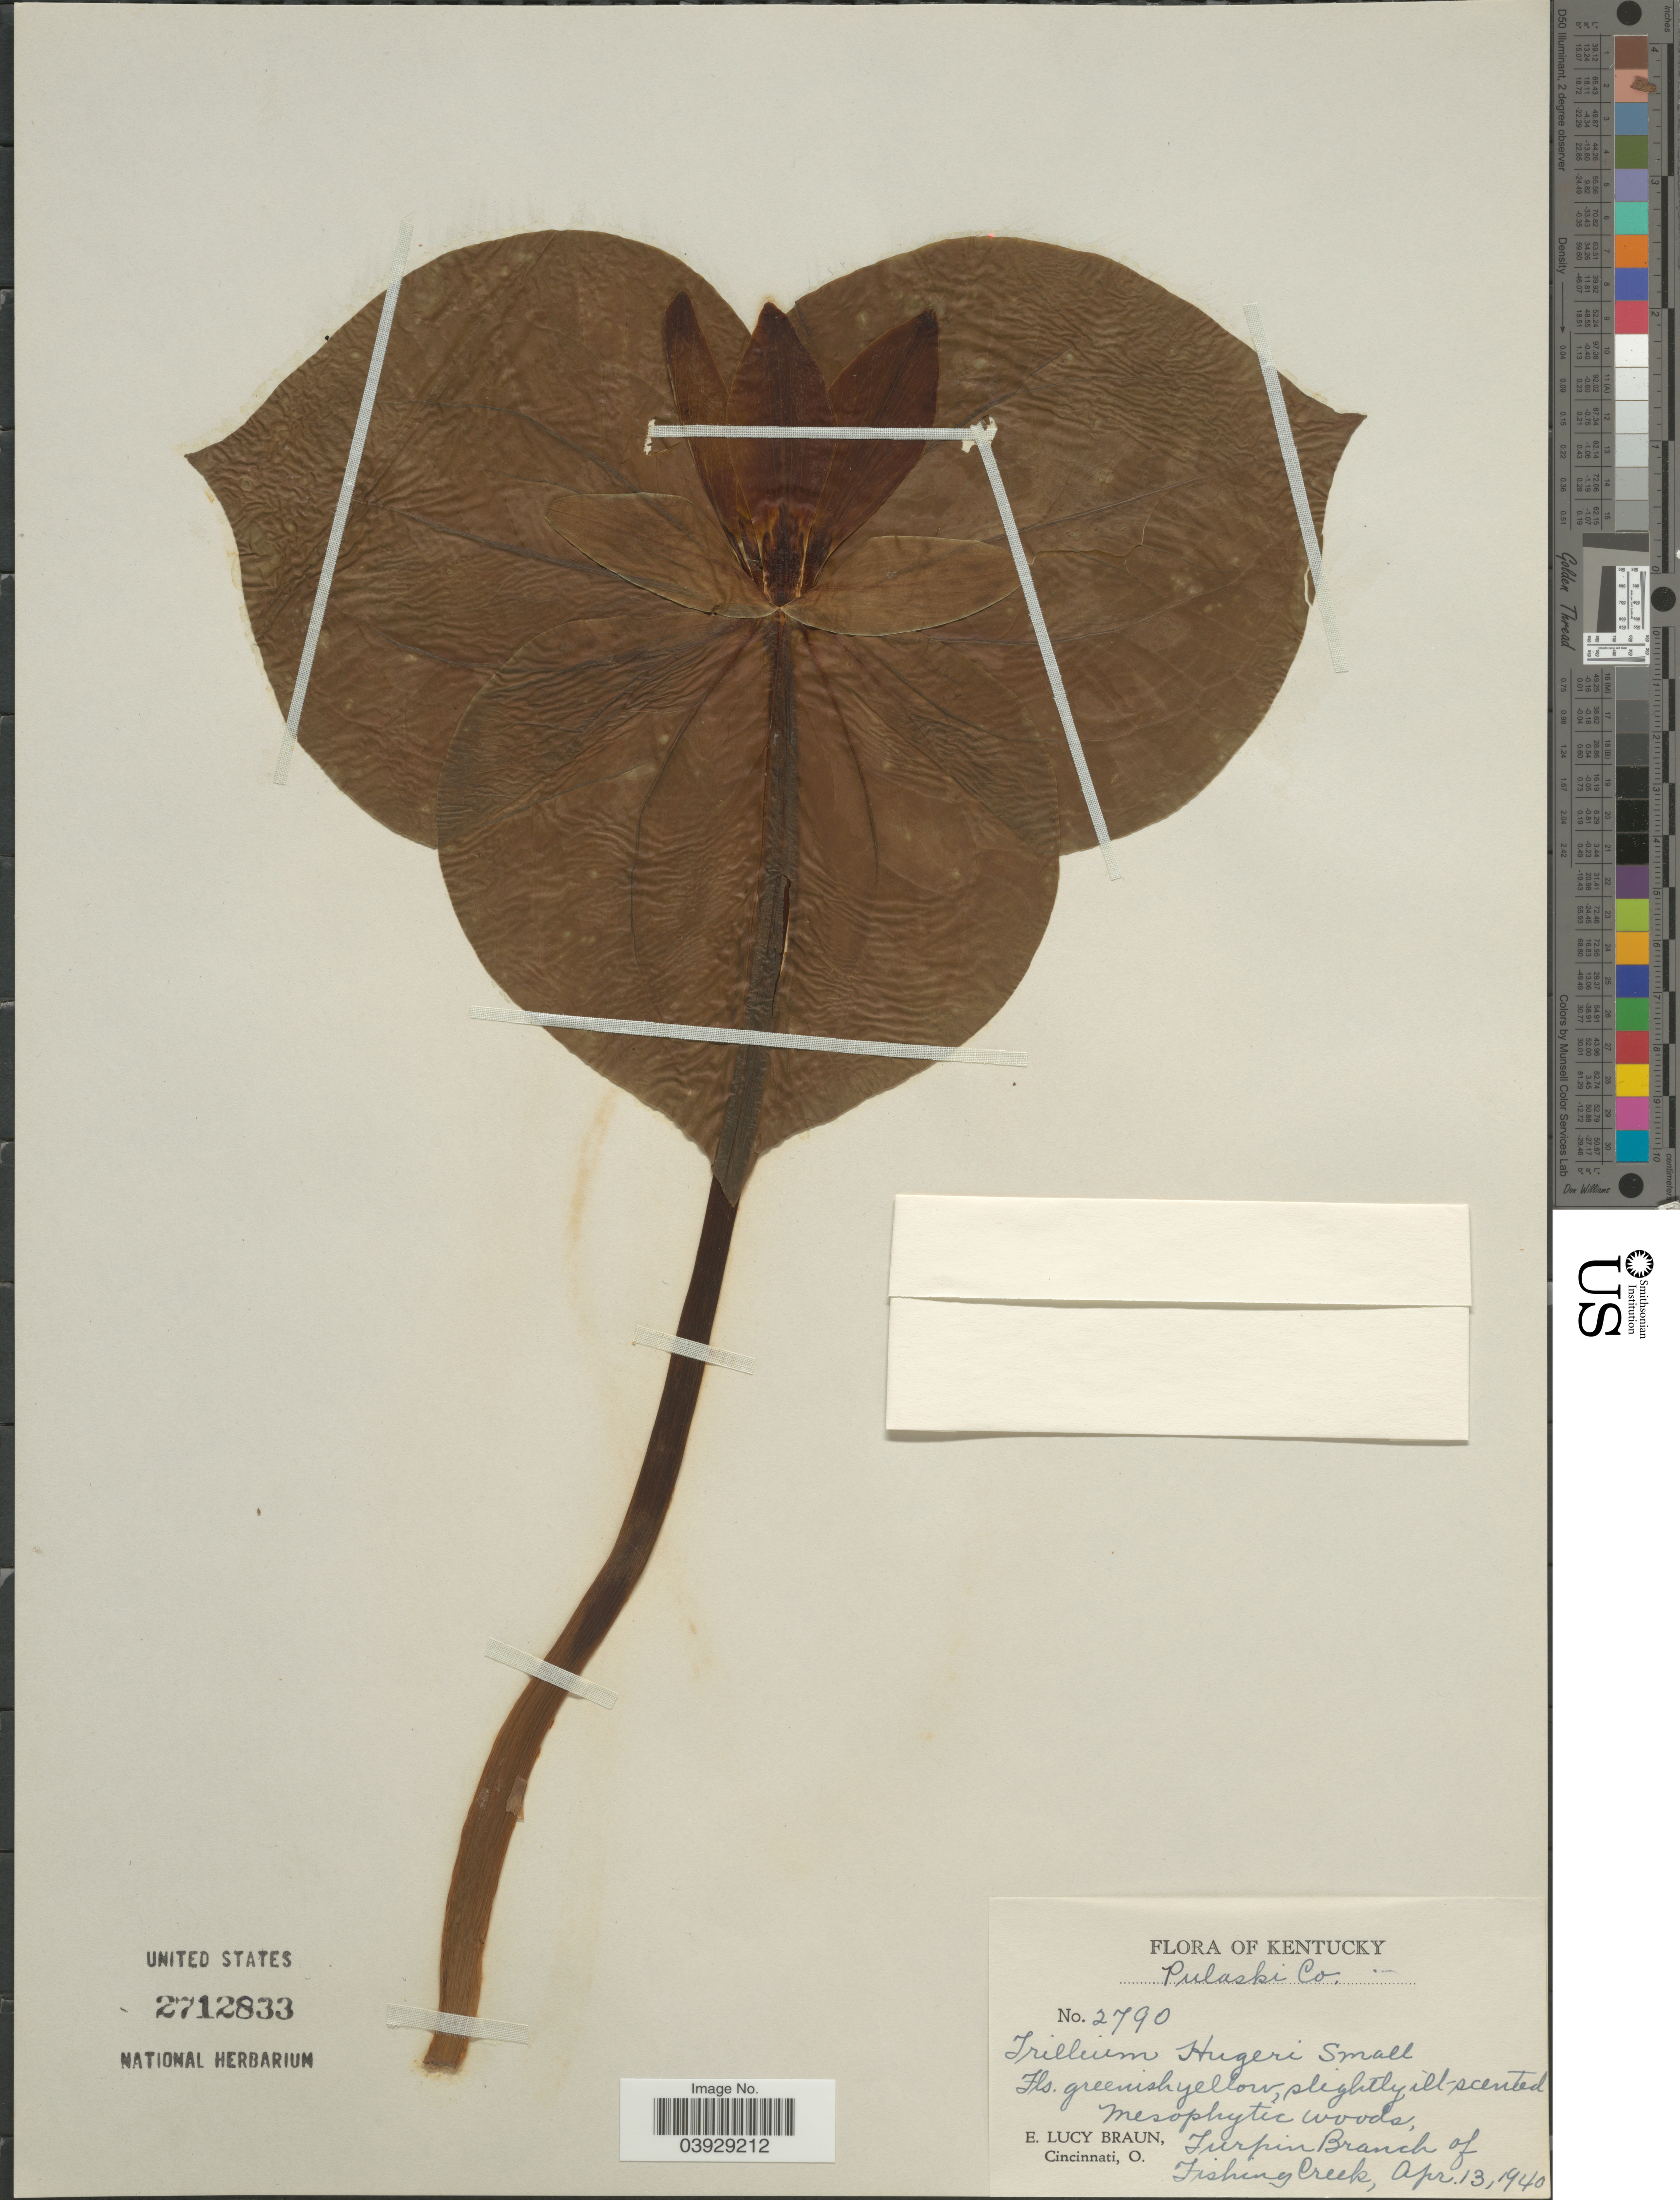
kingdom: Plantae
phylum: Tracheophyta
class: Liliopsida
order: Liliales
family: Melanthiaceae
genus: Trillium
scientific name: Trillium cuneatum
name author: Raf.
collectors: E. L. Braun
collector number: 2790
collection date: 1940-04-13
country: United States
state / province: Kentucky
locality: Pulaski Co. Turpin Branch of Fishing Creek.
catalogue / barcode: US 2712833